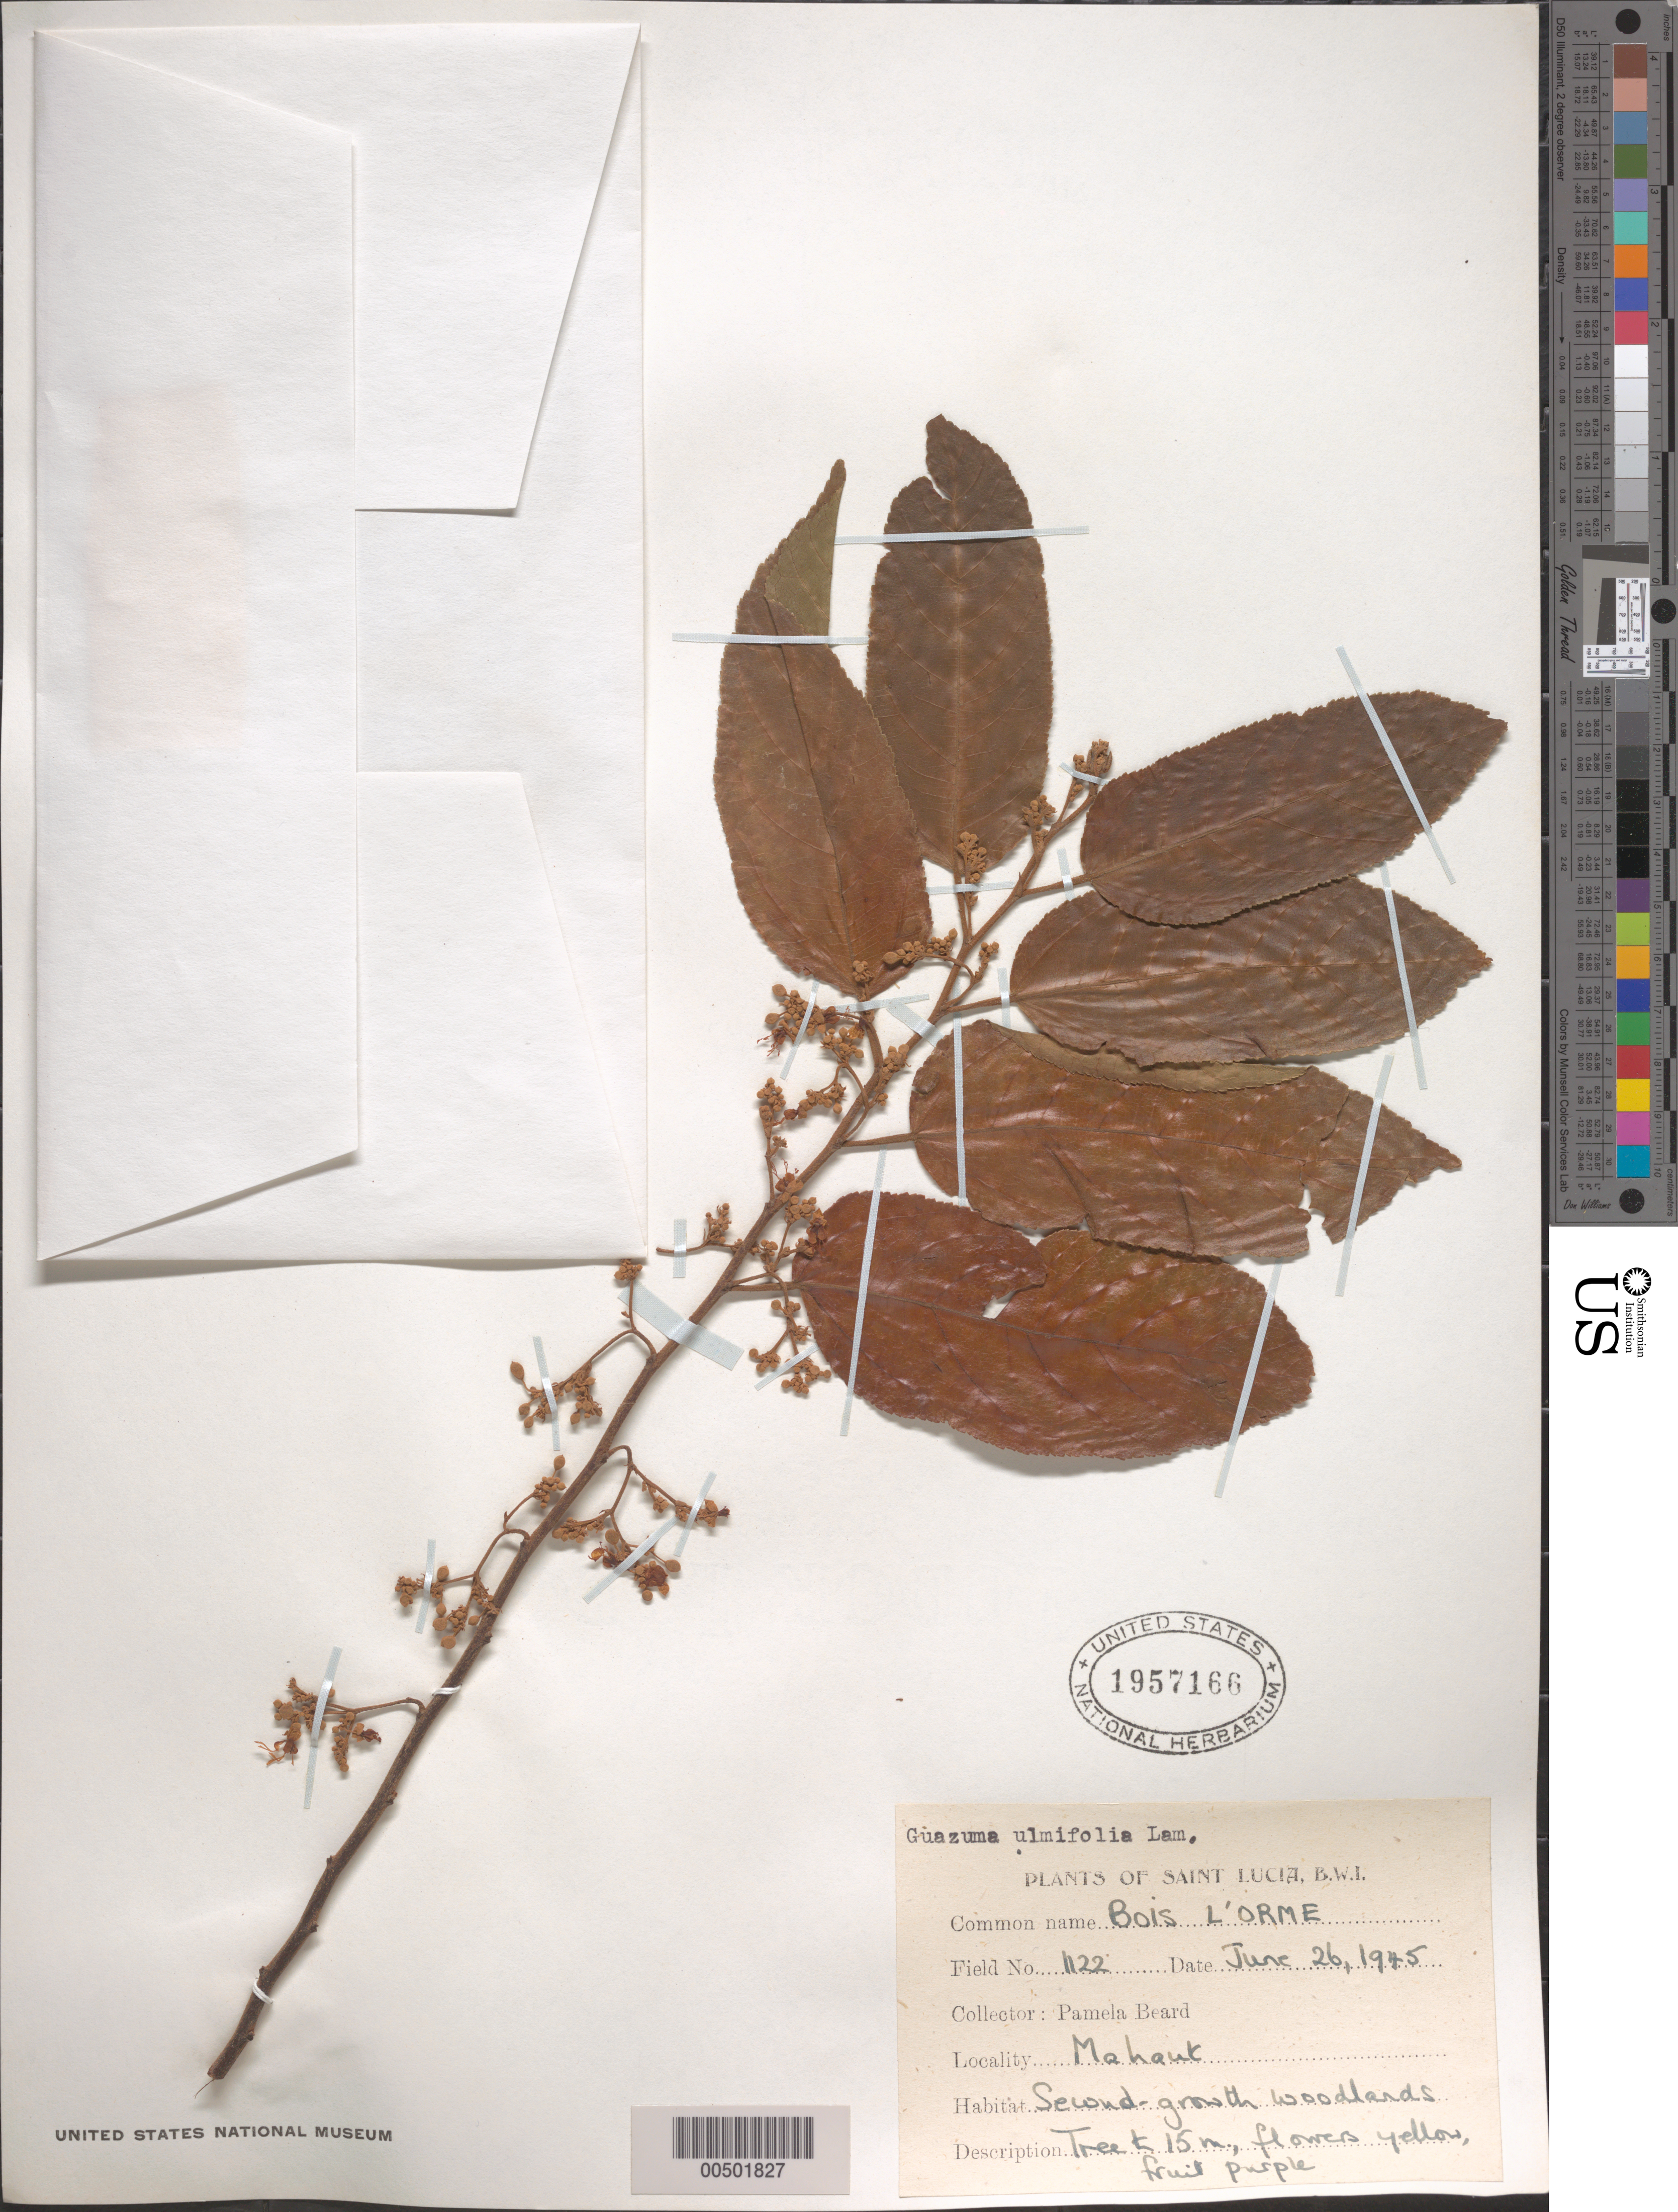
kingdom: Plantae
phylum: Tracheophyta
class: Magnoliopsida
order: Malvales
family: Malvaceae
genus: Guazuma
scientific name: Guazuma ulmifolia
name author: Lam.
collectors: P. Beard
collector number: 1122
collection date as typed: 26 Jun 1945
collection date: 1945-06-26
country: St. Lucia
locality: Mahauk [= Mahaut?]. [Country recorded as Santa Lucia.]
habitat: Second growth woodlands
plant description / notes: Common name: Bois L'Orme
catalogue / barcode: US 1957166